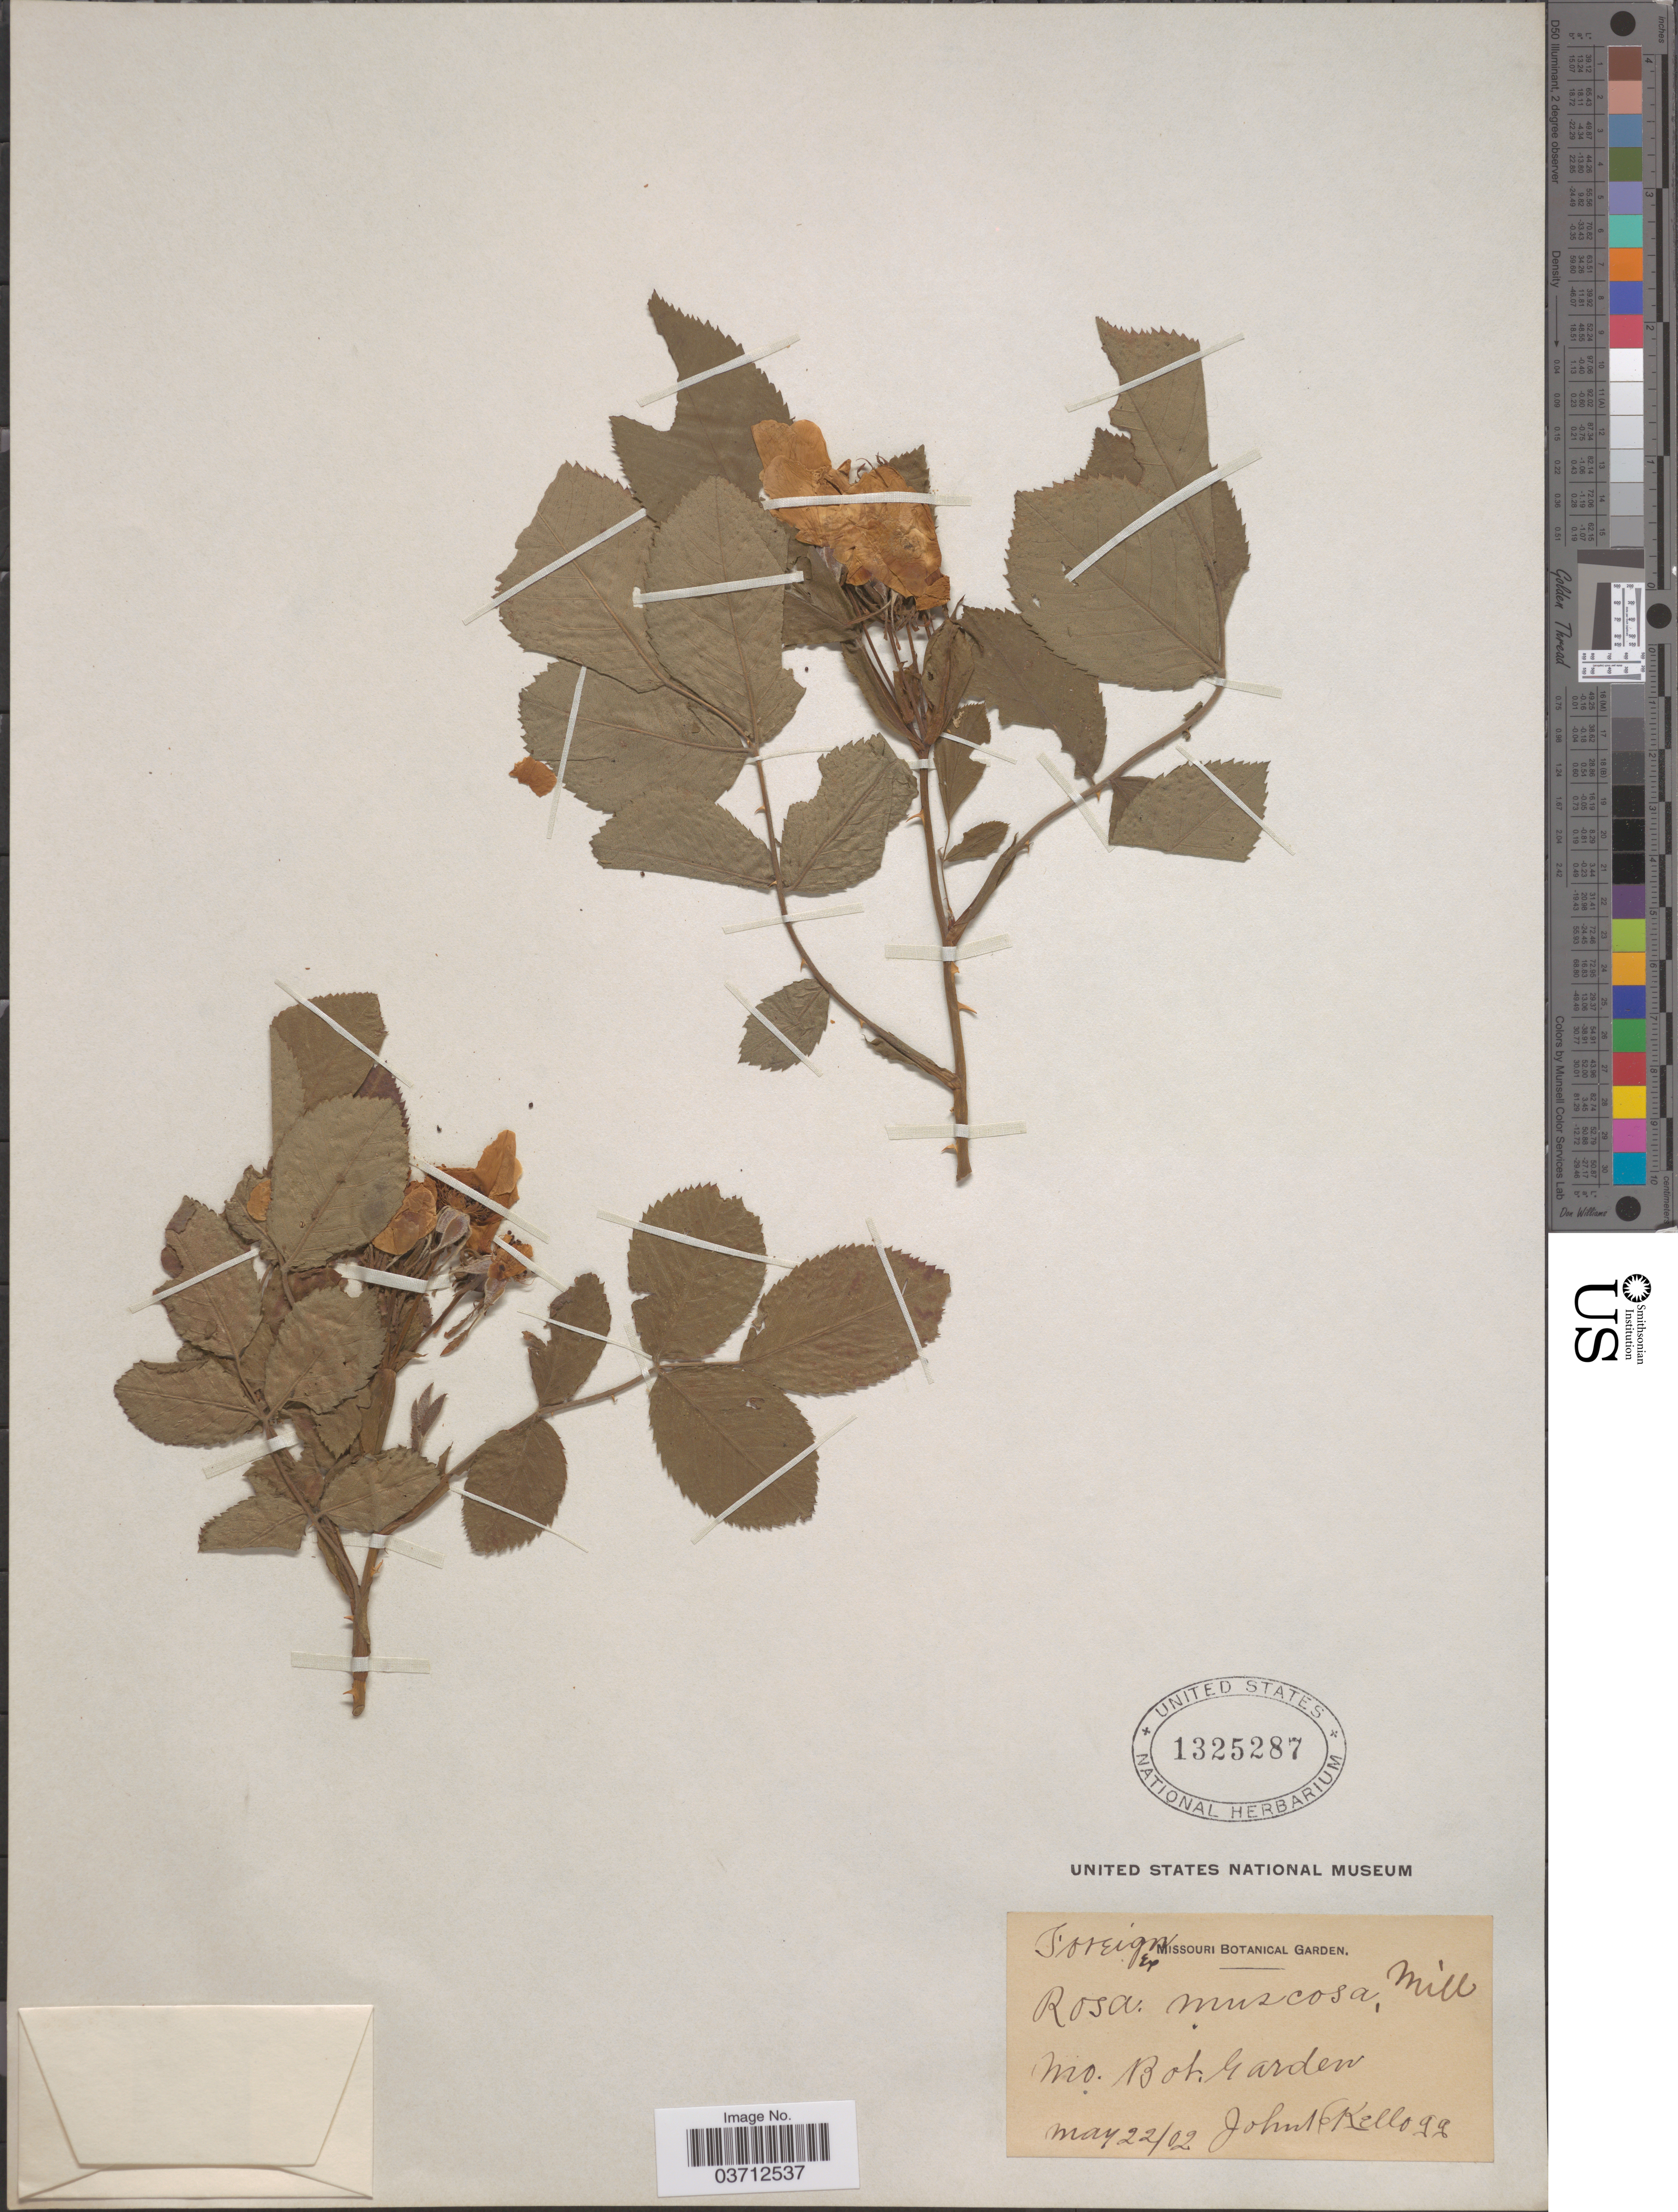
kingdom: Plantae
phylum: Tracheophyta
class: Magnoliopsida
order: Rosales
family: Rosaceae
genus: Rosa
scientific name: Rosa muscosa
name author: Aiton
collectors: J. H. Kellogg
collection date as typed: Transcribed d/m/y: 22/5/2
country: United States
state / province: Missouri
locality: Bot. Garden.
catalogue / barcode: US 1325287